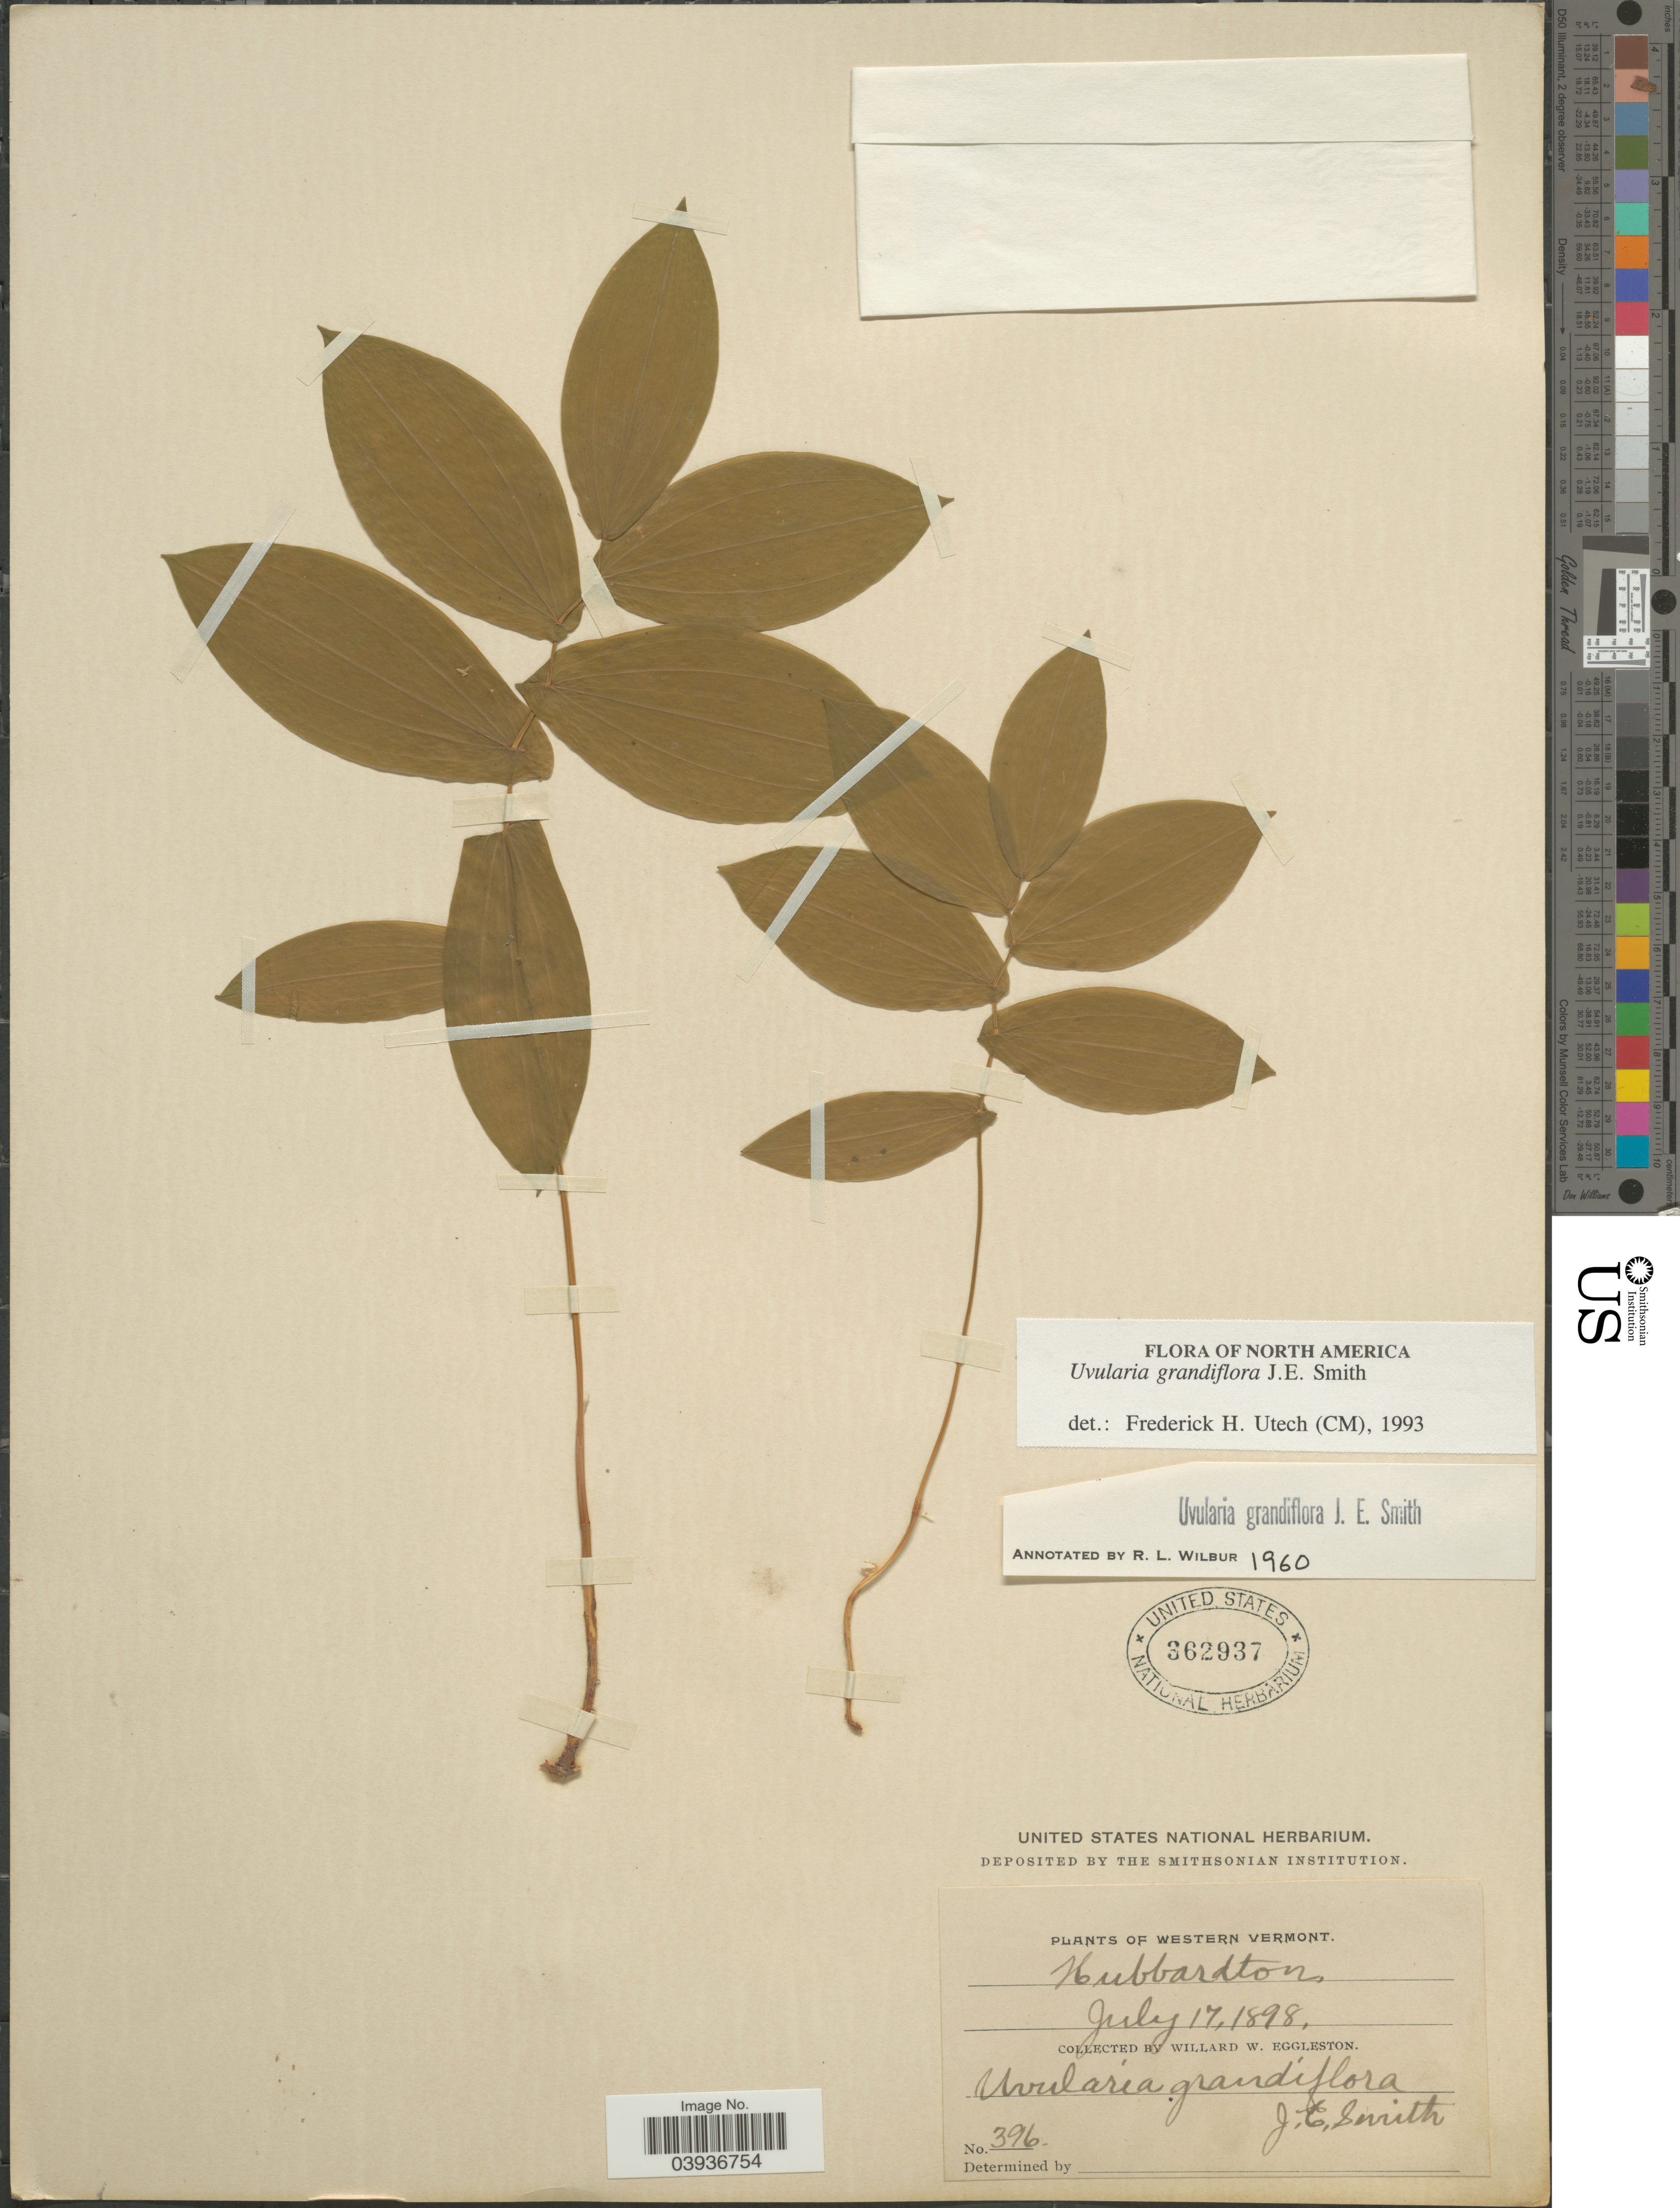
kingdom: Plantae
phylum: Tracheophyta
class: Liliopsida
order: Liliales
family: Colchicaceae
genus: Uvularia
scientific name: Uvularia grandiflora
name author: Sm.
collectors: W. W. Eggleston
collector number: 396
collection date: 1898-07-17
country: United States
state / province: Vermont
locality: Western Vermont.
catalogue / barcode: US 362937